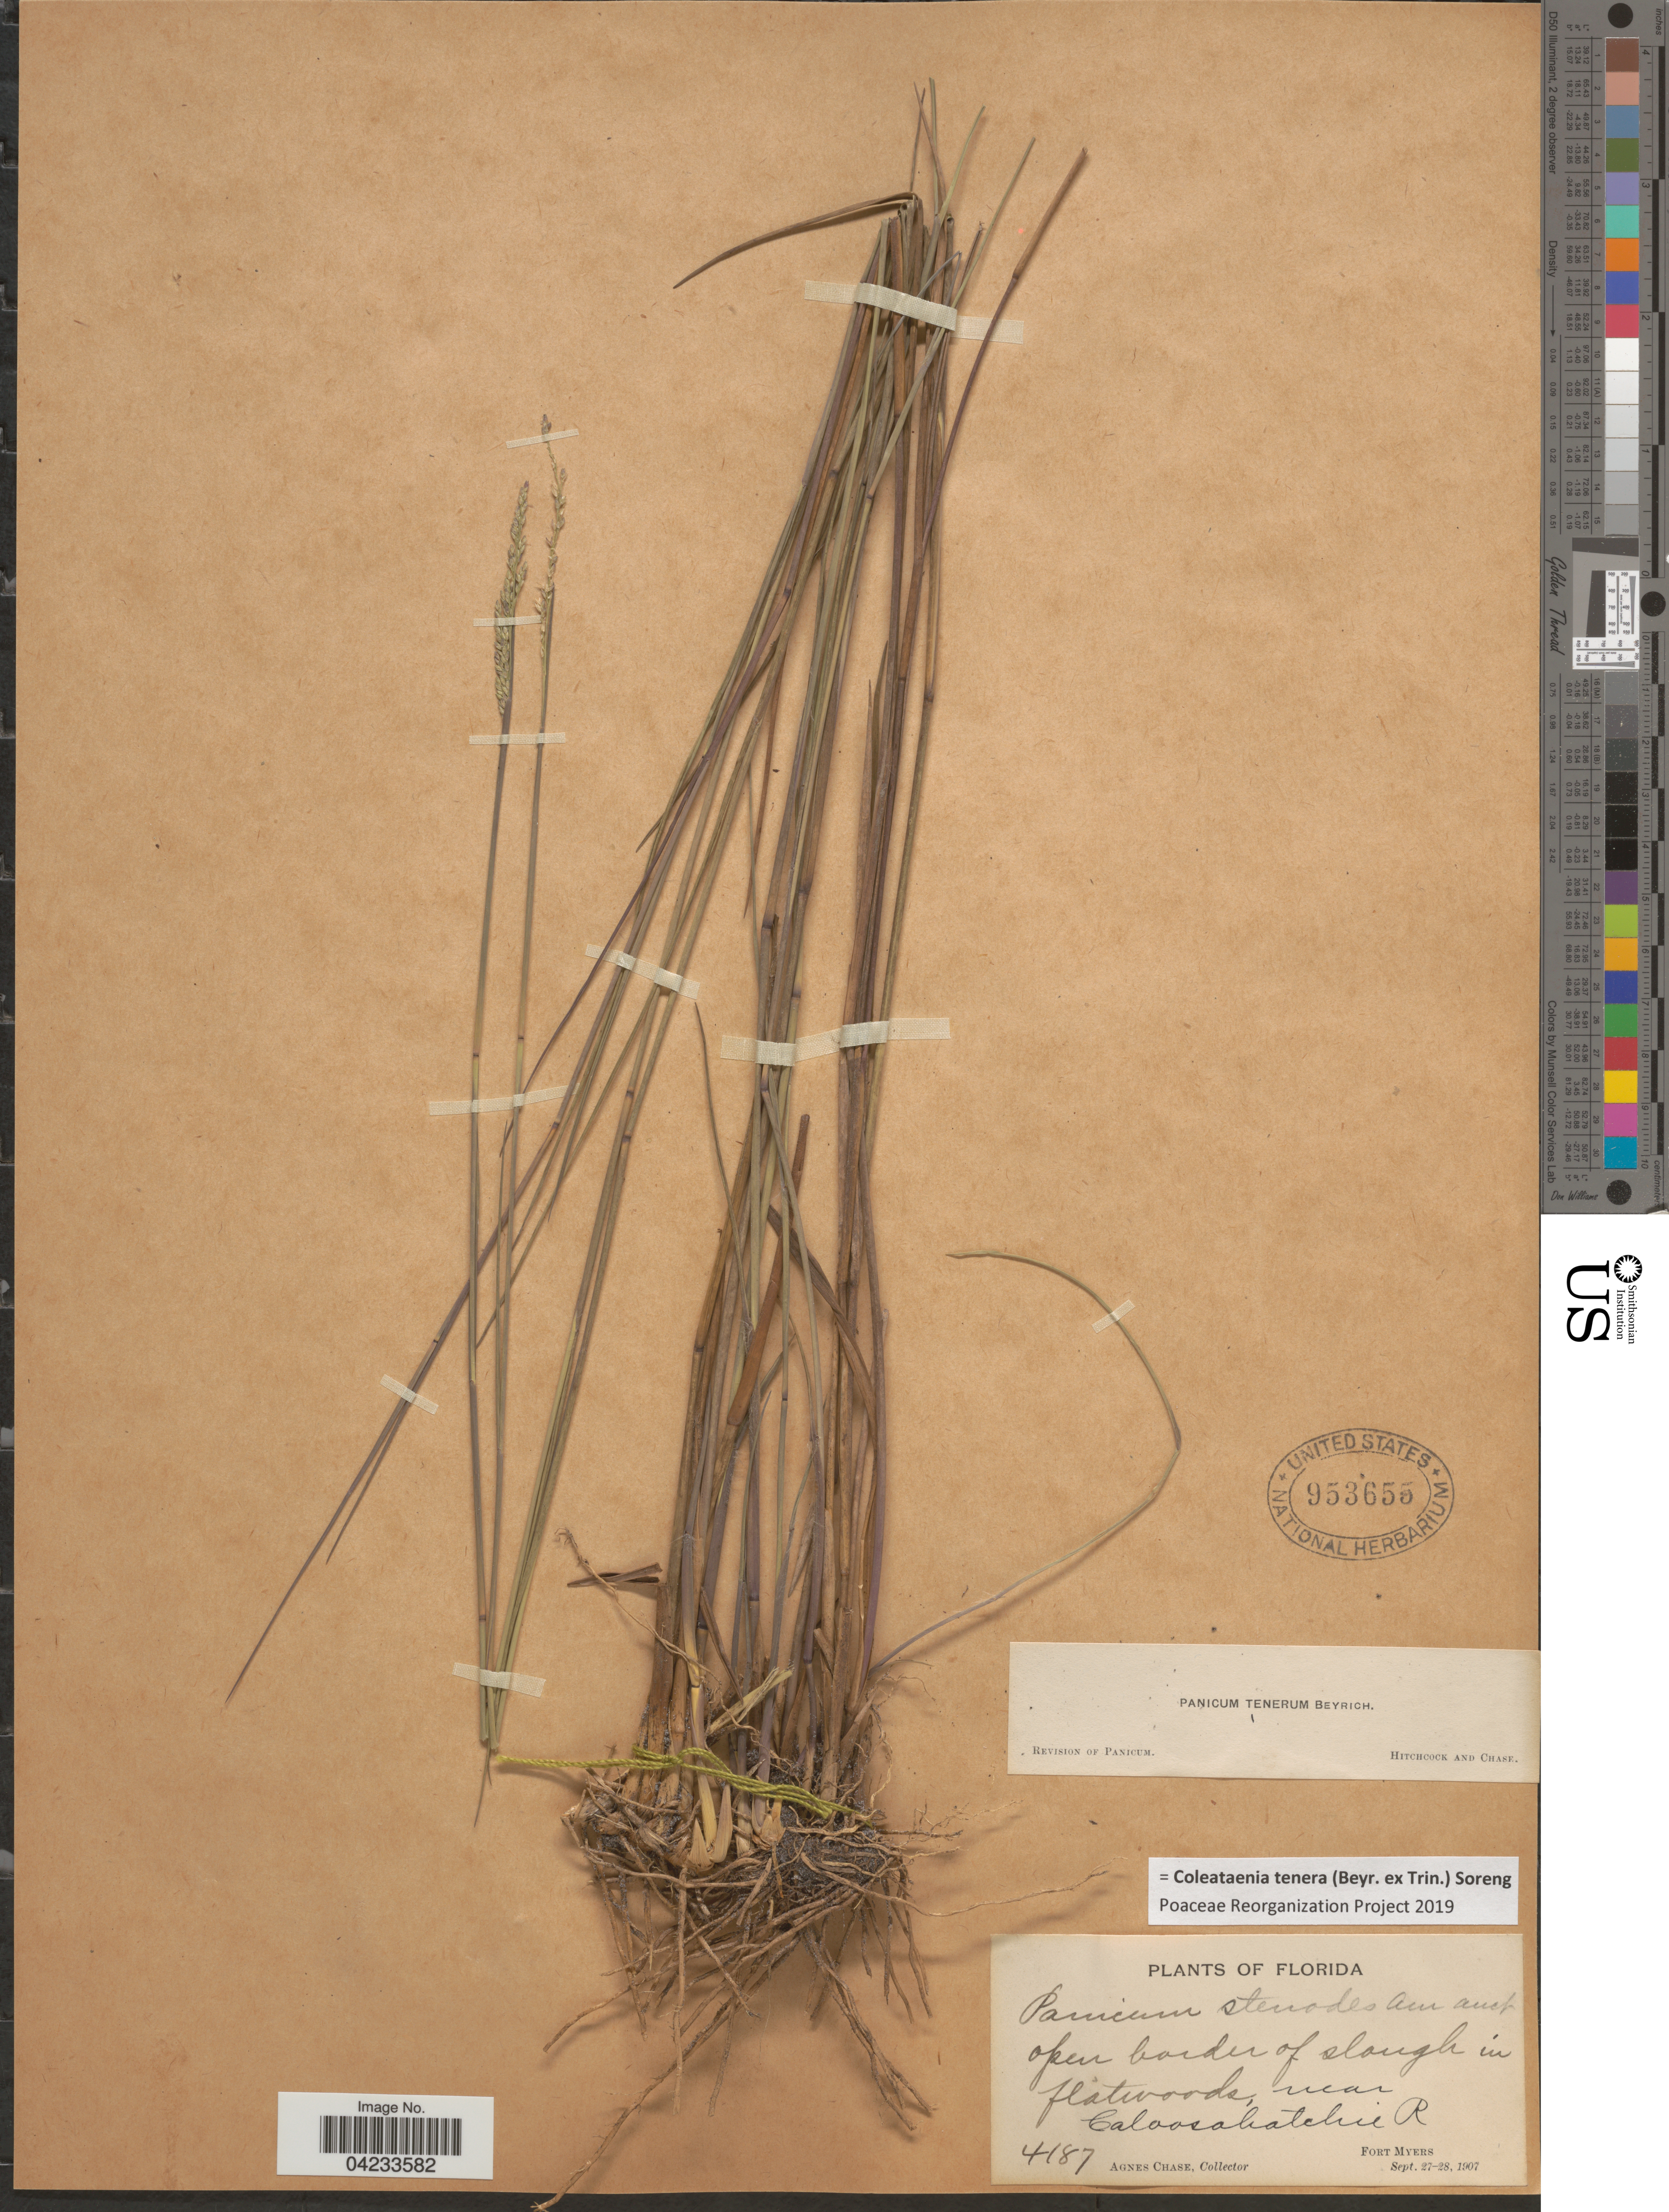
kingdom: Plantae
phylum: Tracheophyta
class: Liliopsida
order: Poales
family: Poaceae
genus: Coleataenia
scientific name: Coleataenia tenera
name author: (Beyr. ex Trin.) Soreng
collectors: A. Chase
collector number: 4187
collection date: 1907-09-27/1907-09-28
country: United States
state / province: Florida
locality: Open border of slough in flatwoods, near Caloosahatchie R. Fort Myers.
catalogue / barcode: US 953655